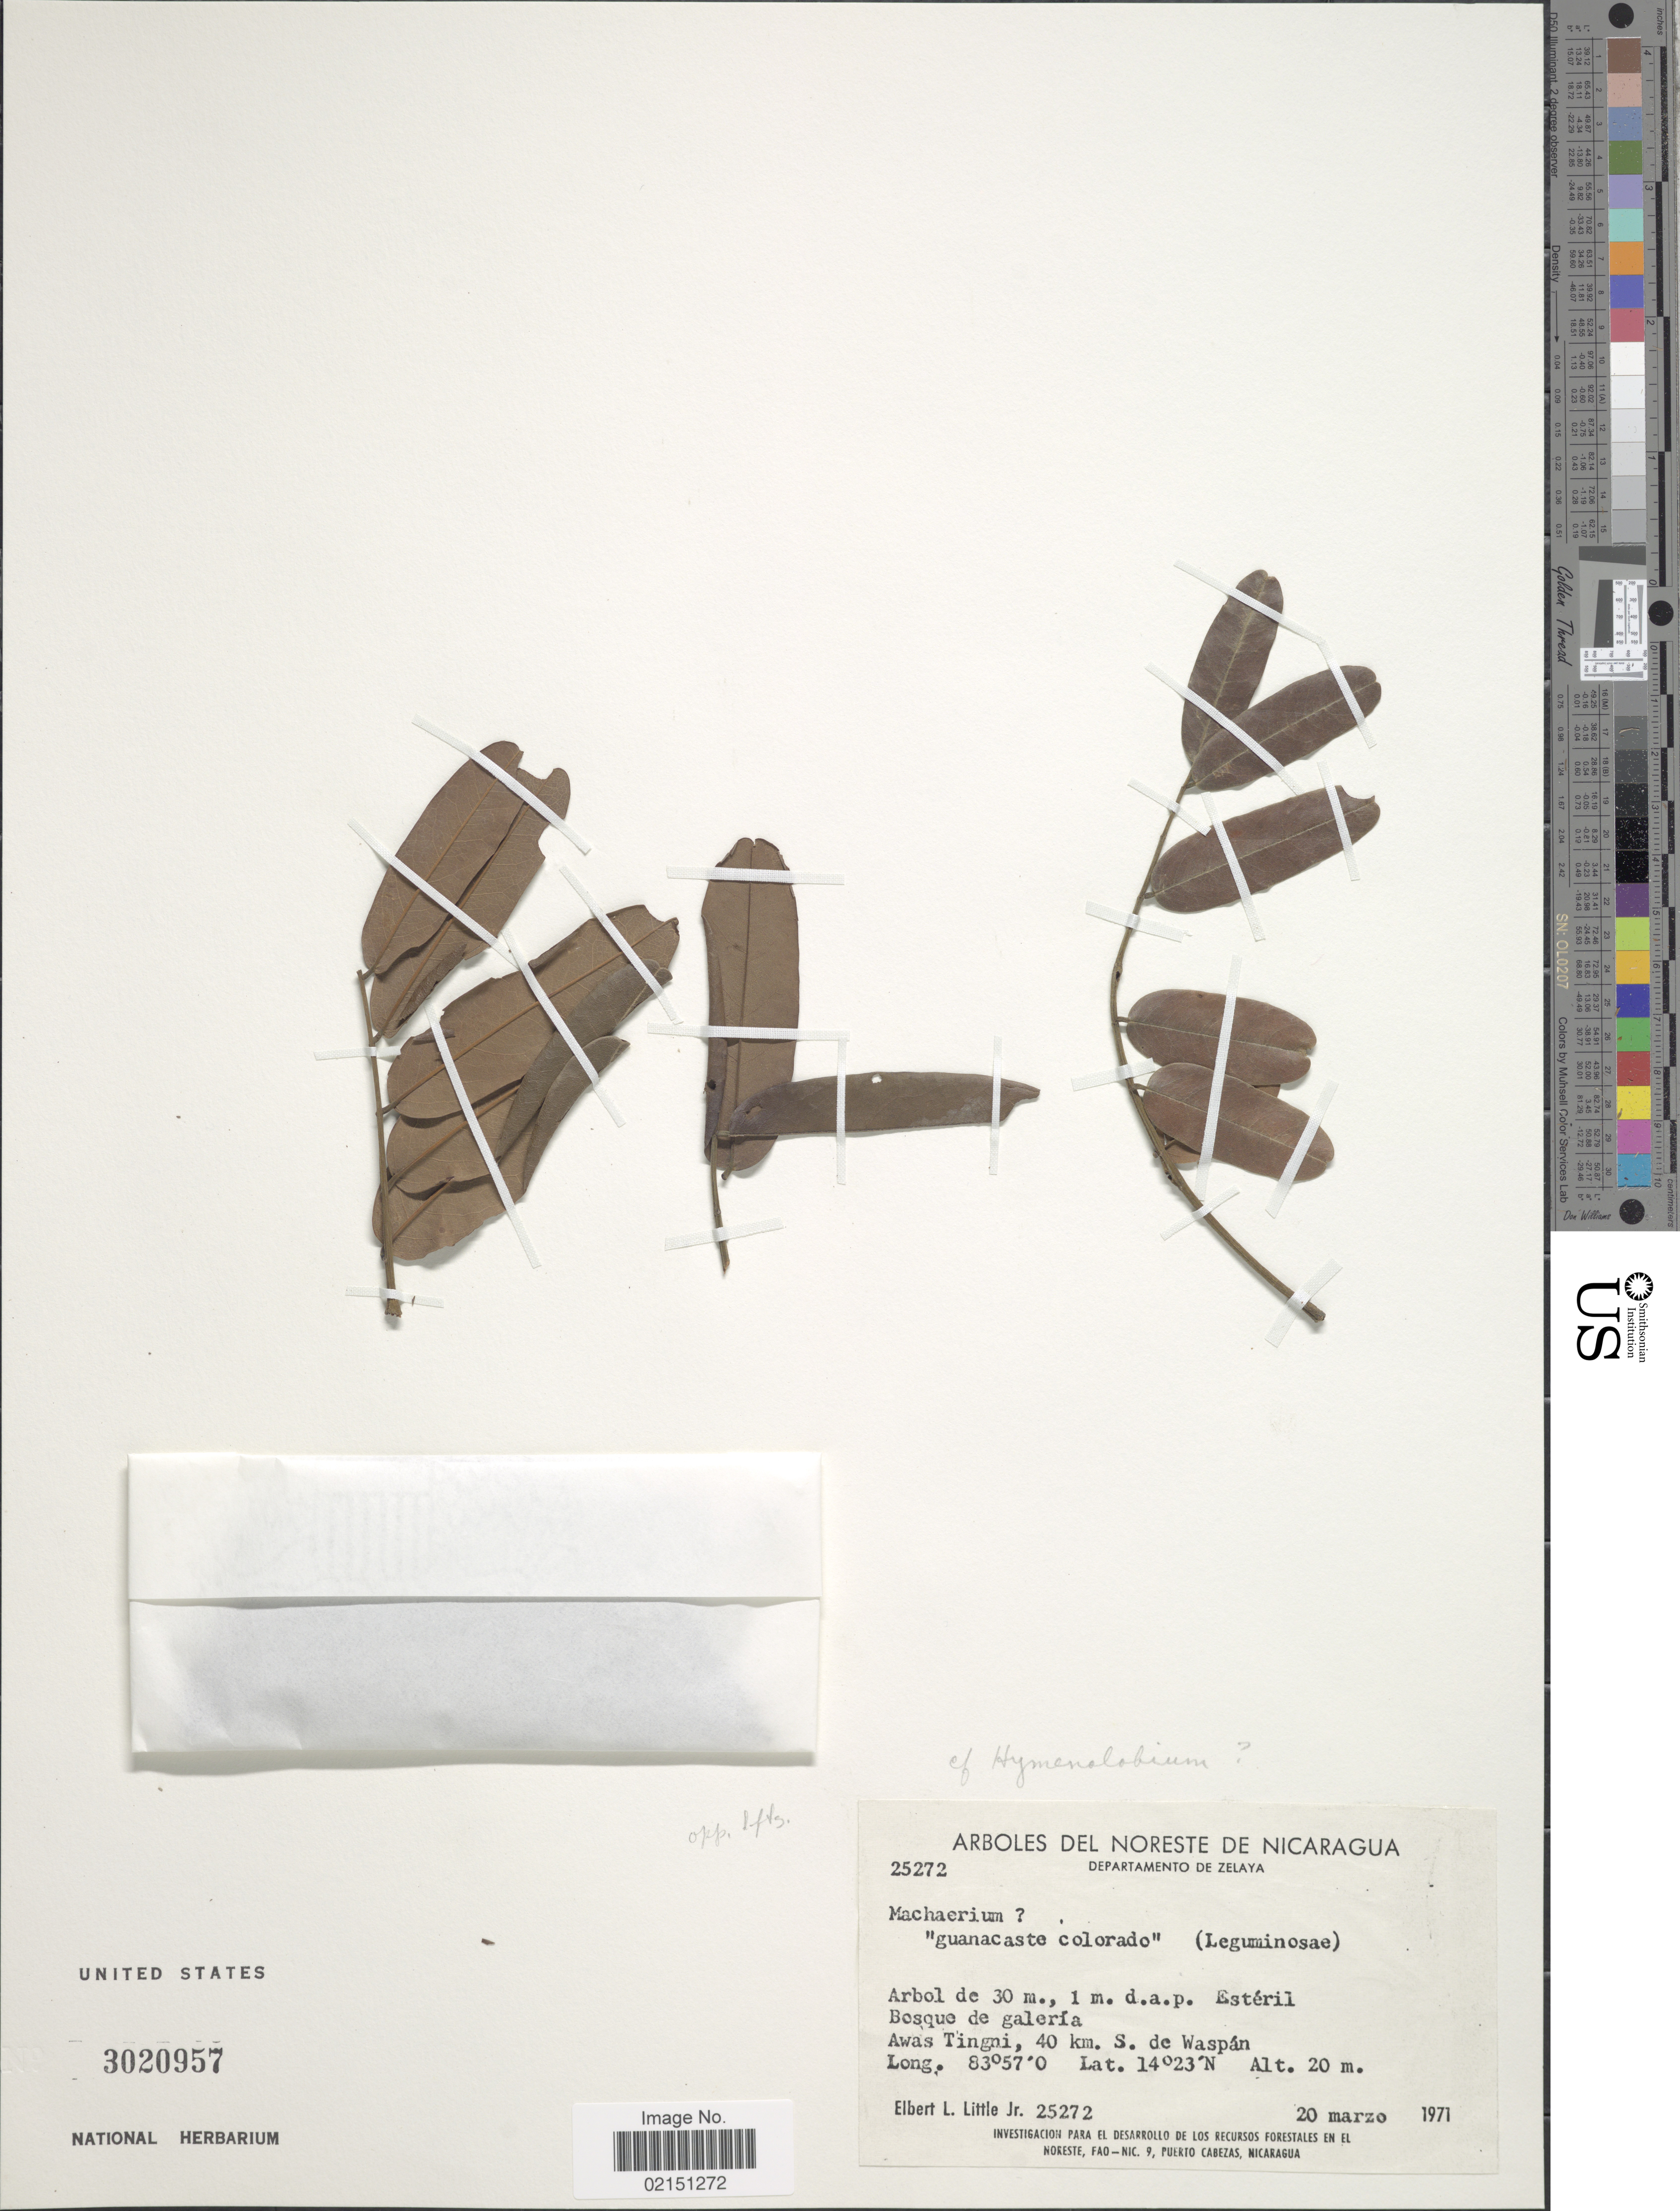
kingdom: Plantae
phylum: Tracheophyta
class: Magnoliopsida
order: Fabales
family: Fabaceae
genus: Hymenolobium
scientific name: Hymenolobium sp.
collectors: E. L. Little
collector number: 25272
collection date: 1971-03-20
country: Nicaragua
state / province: Atlantico Norte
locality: Departamento de Zelaya, Awas Tingni, 40 km.S. de Waspan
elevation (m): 20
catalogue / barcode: US 3020957